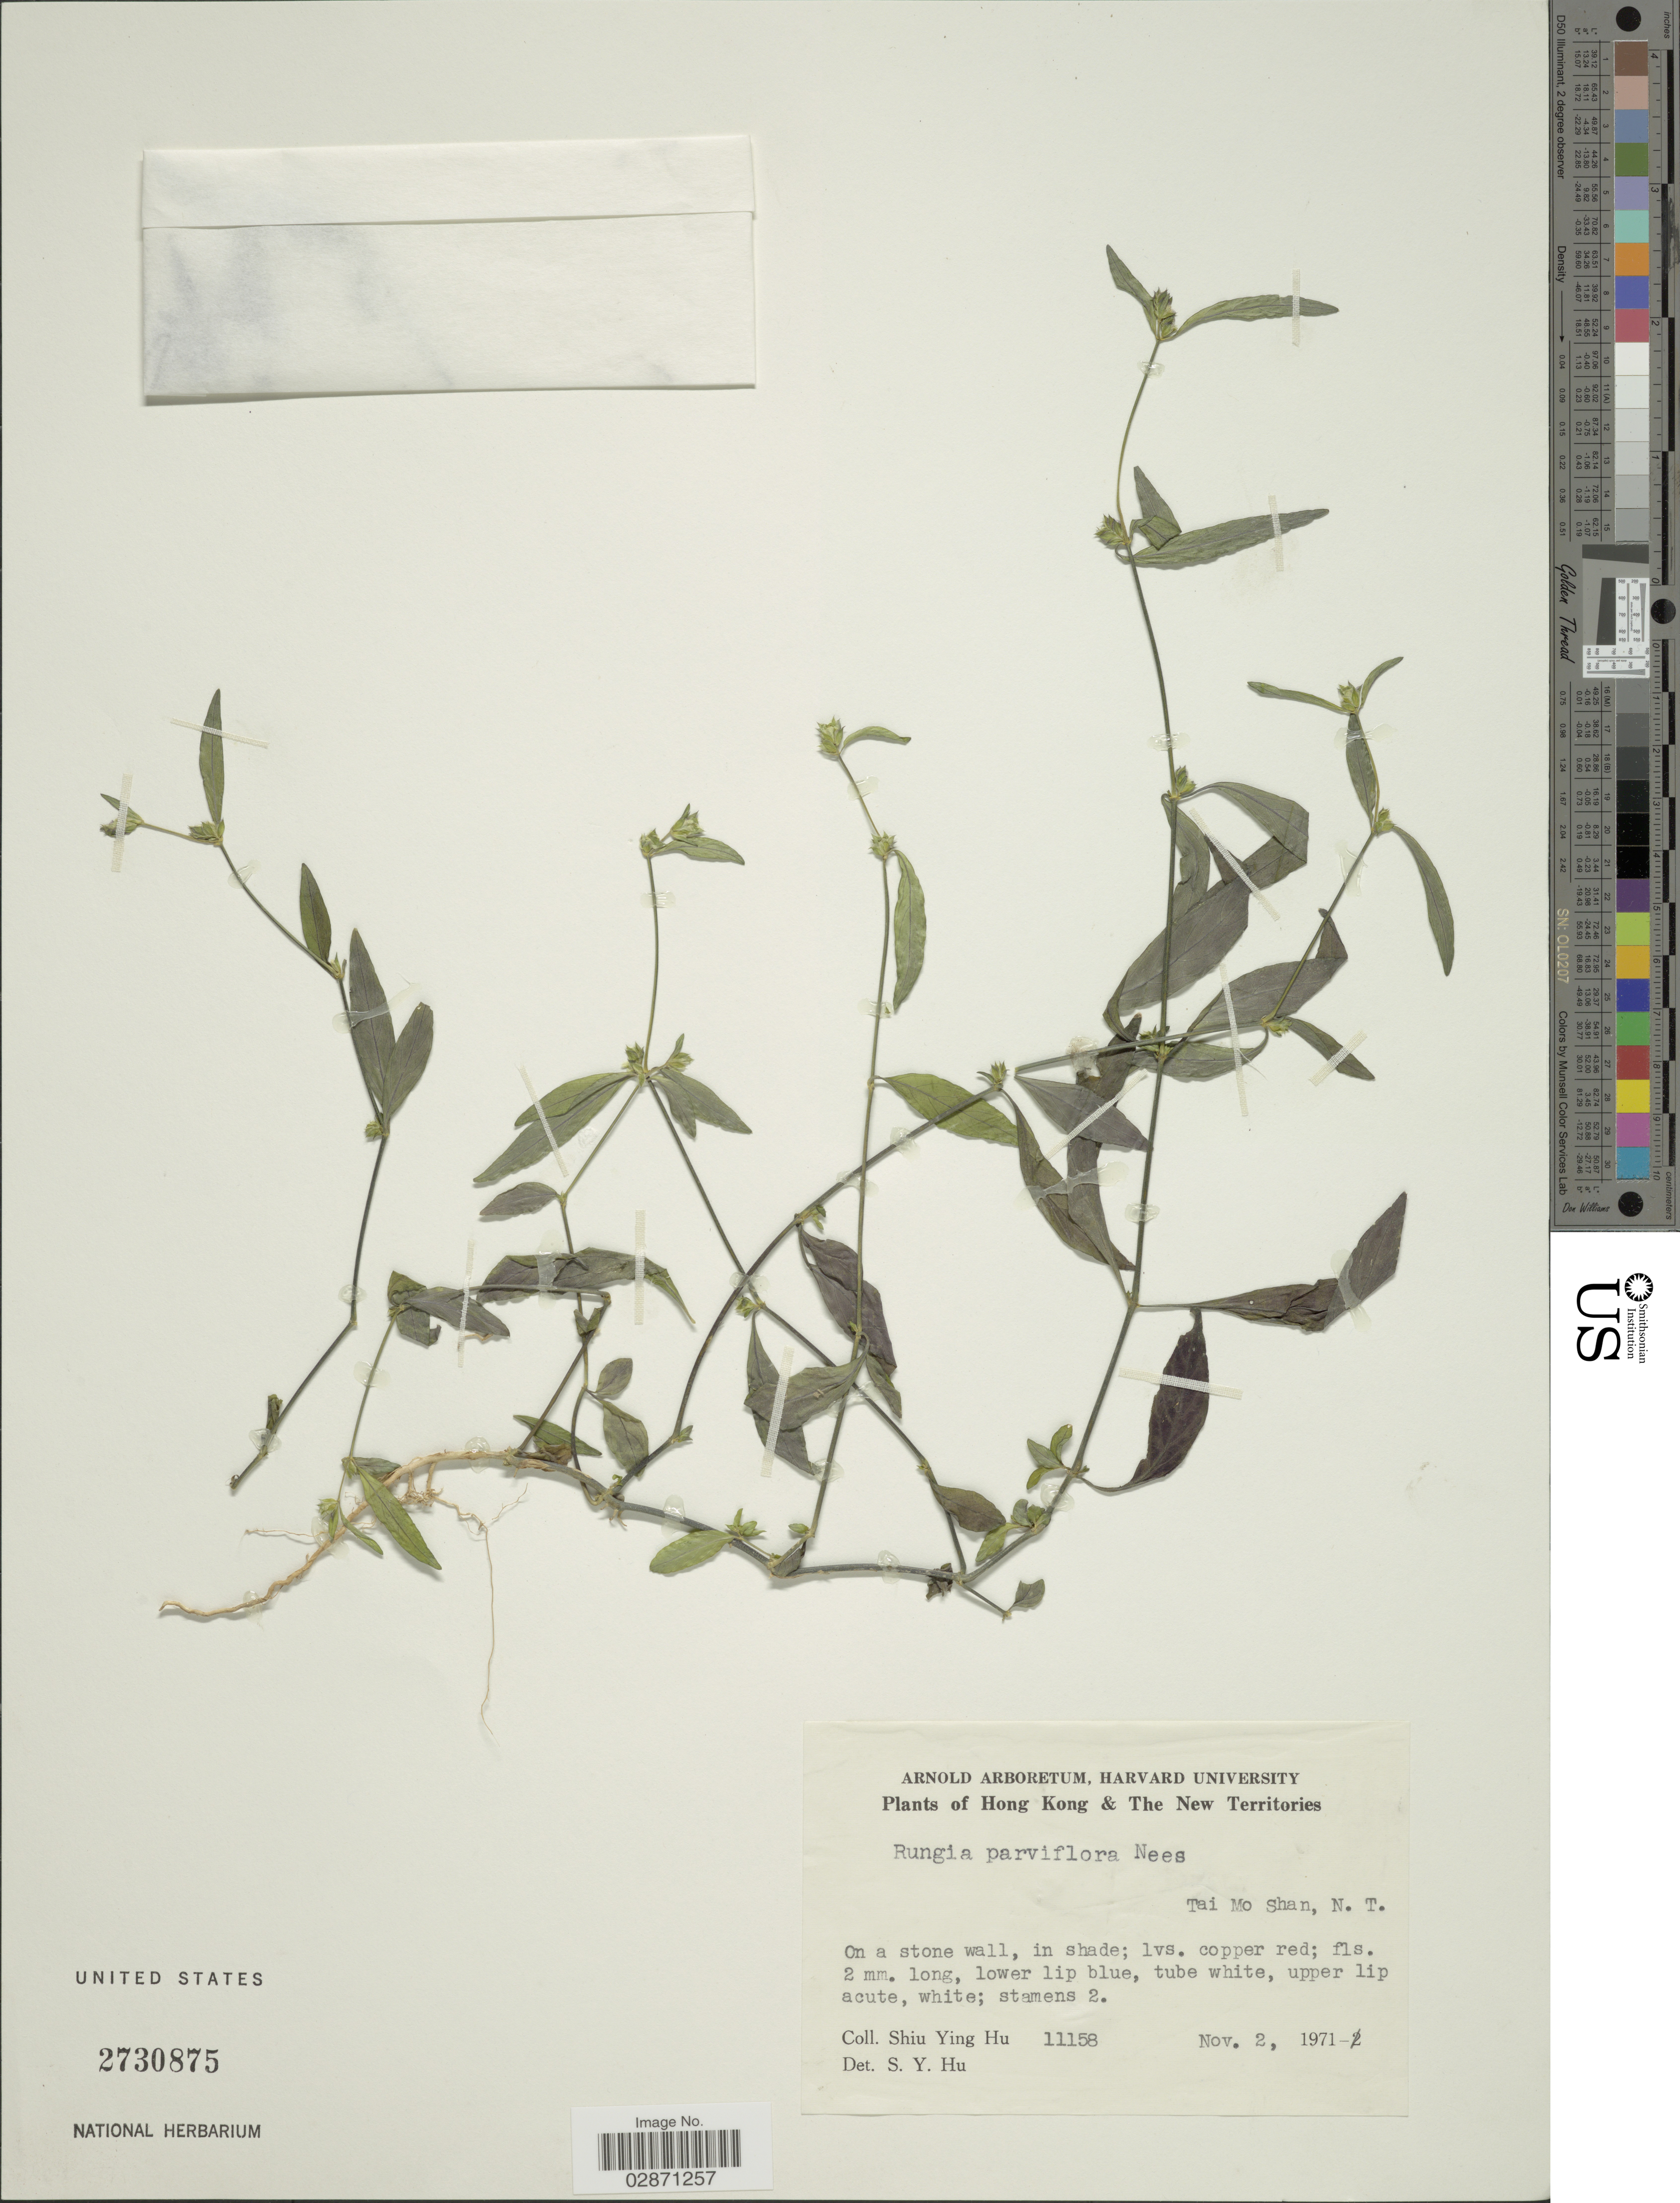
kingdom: Plantae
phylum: Tracheophyta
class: Magnoliopsida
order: Lamiales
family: Acanthaceae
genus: Rungia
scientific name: Rungia parviflora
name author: Nees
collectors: S. Y. Hu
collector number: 11158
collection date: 1971-11-02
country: China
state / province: Hong Kong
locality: Tai Mo Shan, N. T.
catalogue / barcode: US 2730875